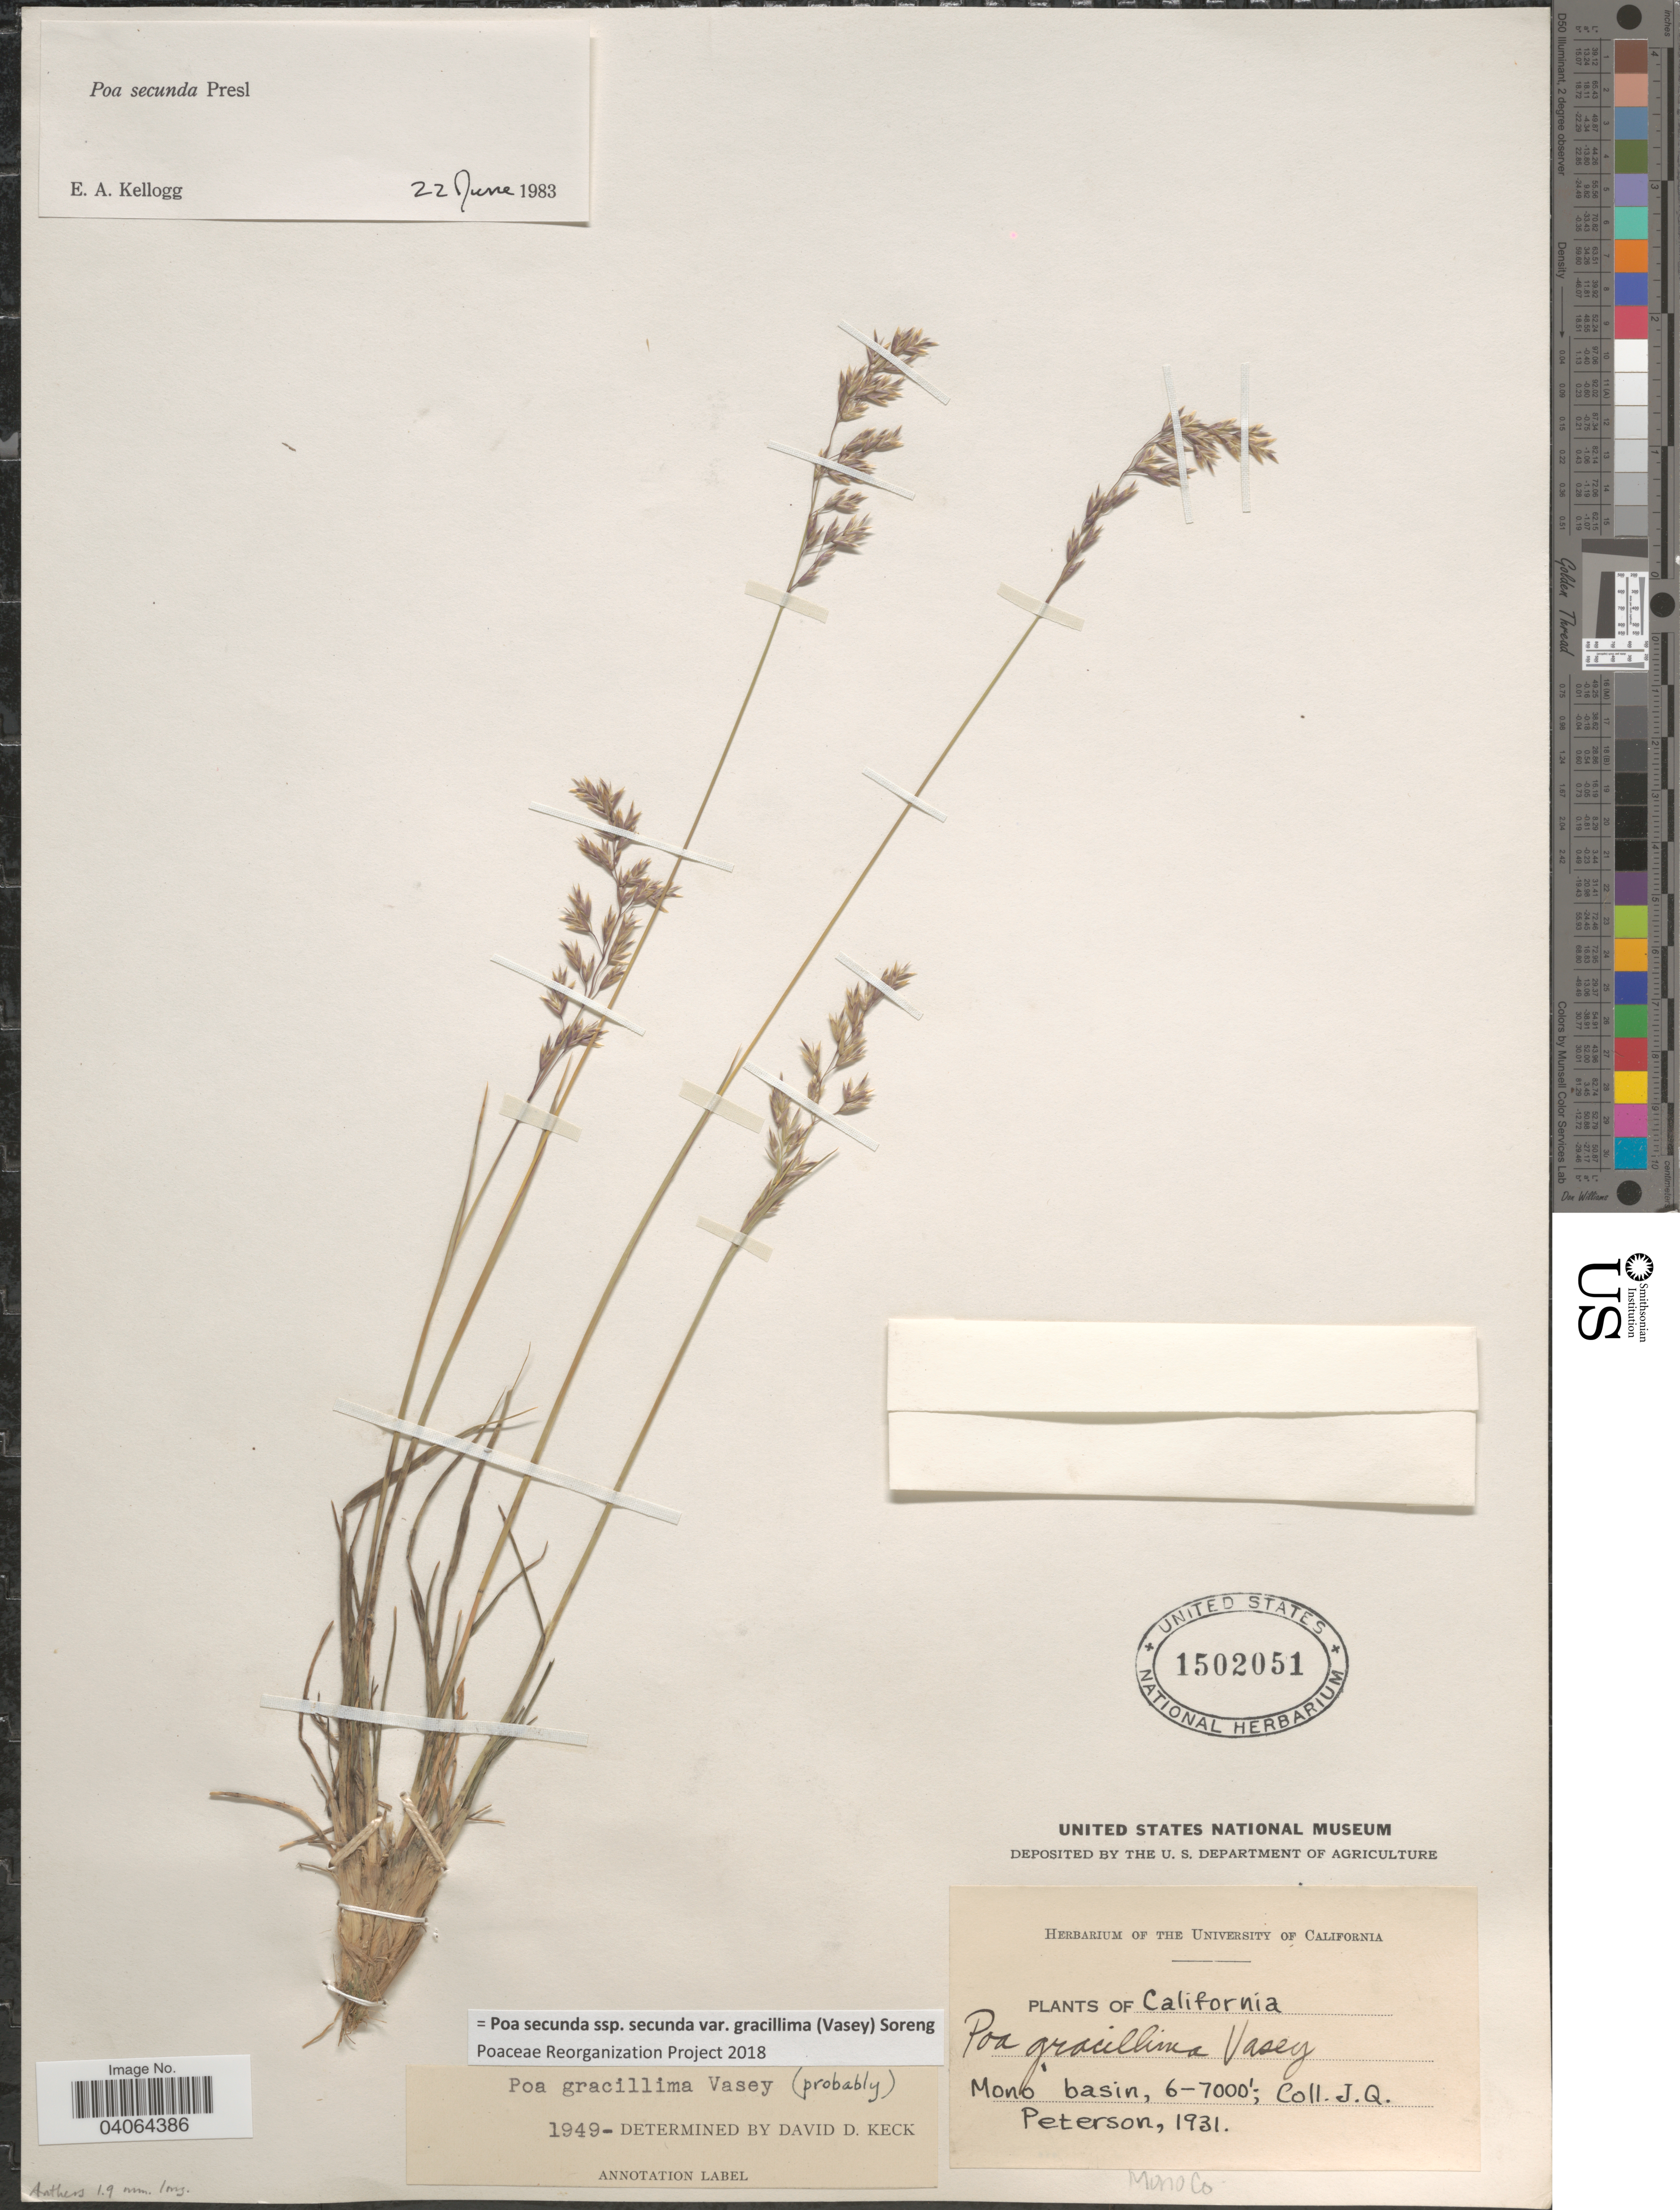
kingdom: Plantae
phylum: Tracheophyta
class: Liliopsida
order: Poales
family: Poaceae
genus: Poa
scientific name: Poa secunda subsp. secunda var. gracillima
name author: (Vasey) Soreng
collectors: J. Peterson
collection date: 1931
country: United States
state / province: Colorado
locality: Mono basin. Mono Co.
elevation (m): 1829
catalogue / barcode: US 1502051